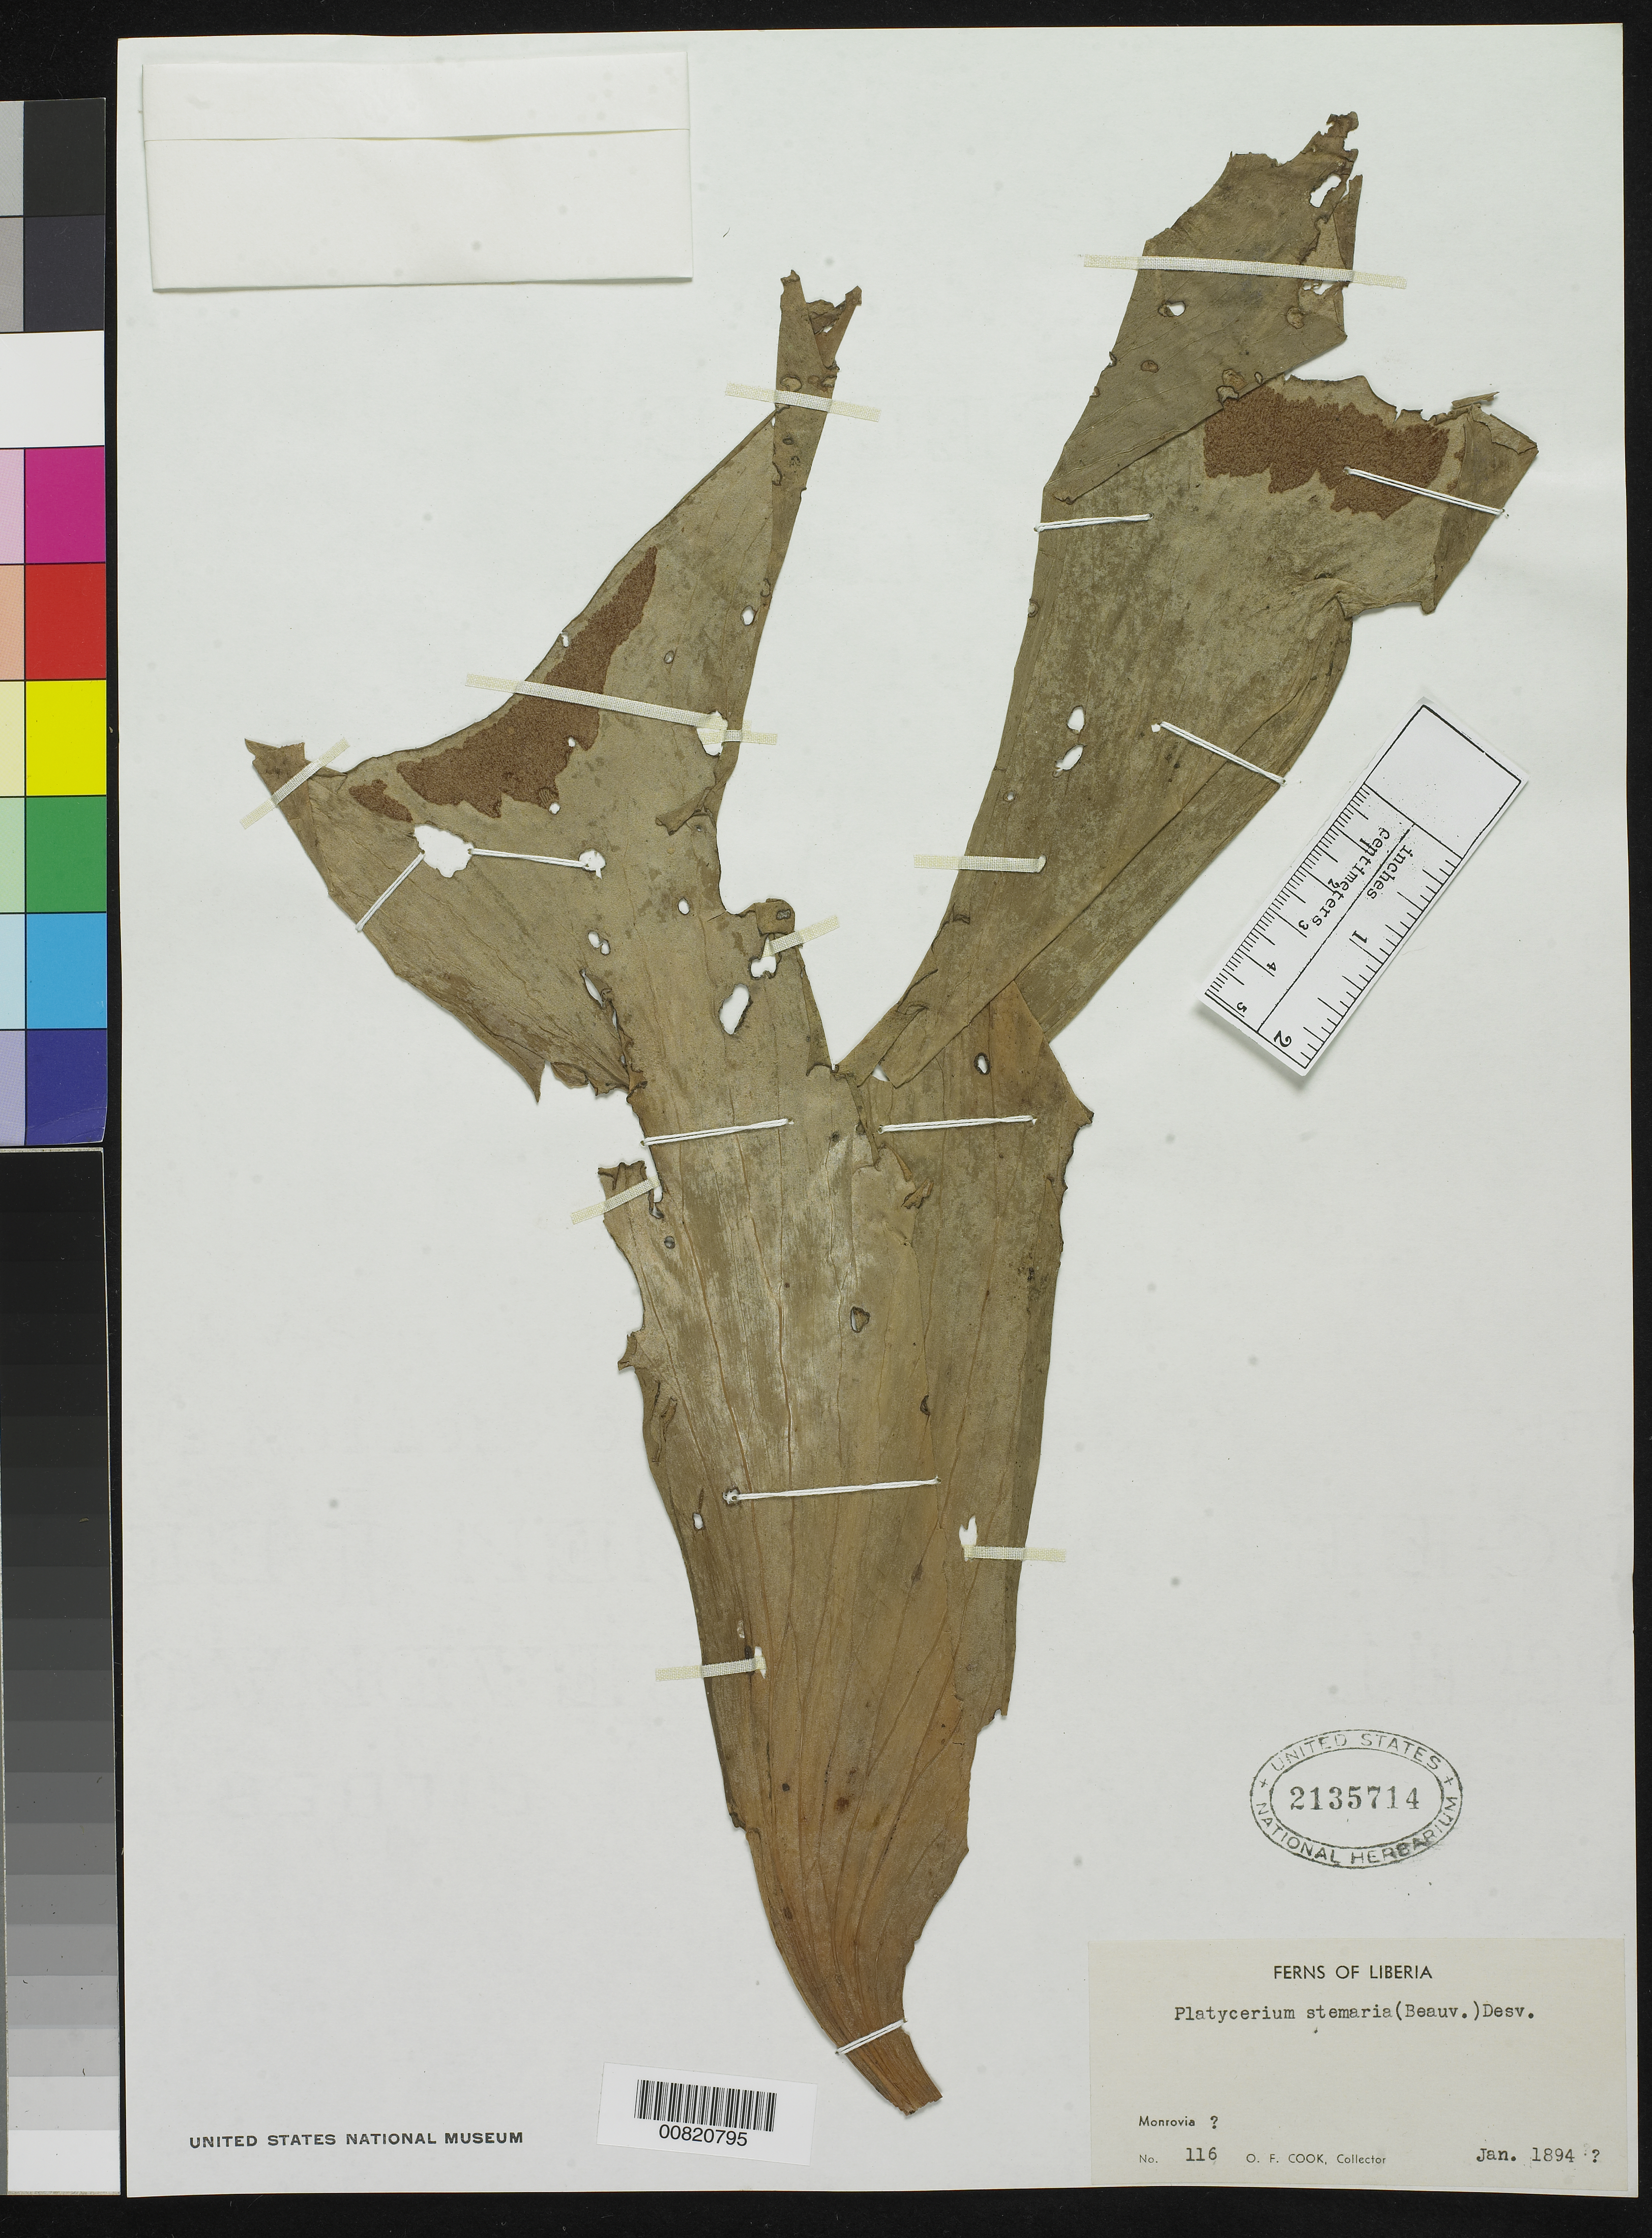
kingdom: Plantae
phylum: Tracheophyta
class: Polypodiopsida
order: Polypodiales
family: Polypodiaceae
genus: Platycerium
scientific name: Platycerium stemaria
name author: (P. Beauv.) Desv.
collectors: O. F. Cook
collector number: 116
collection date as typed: Jan 1894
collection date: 1894-01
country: Liberia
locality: Monrovia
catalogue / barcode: US 2135714